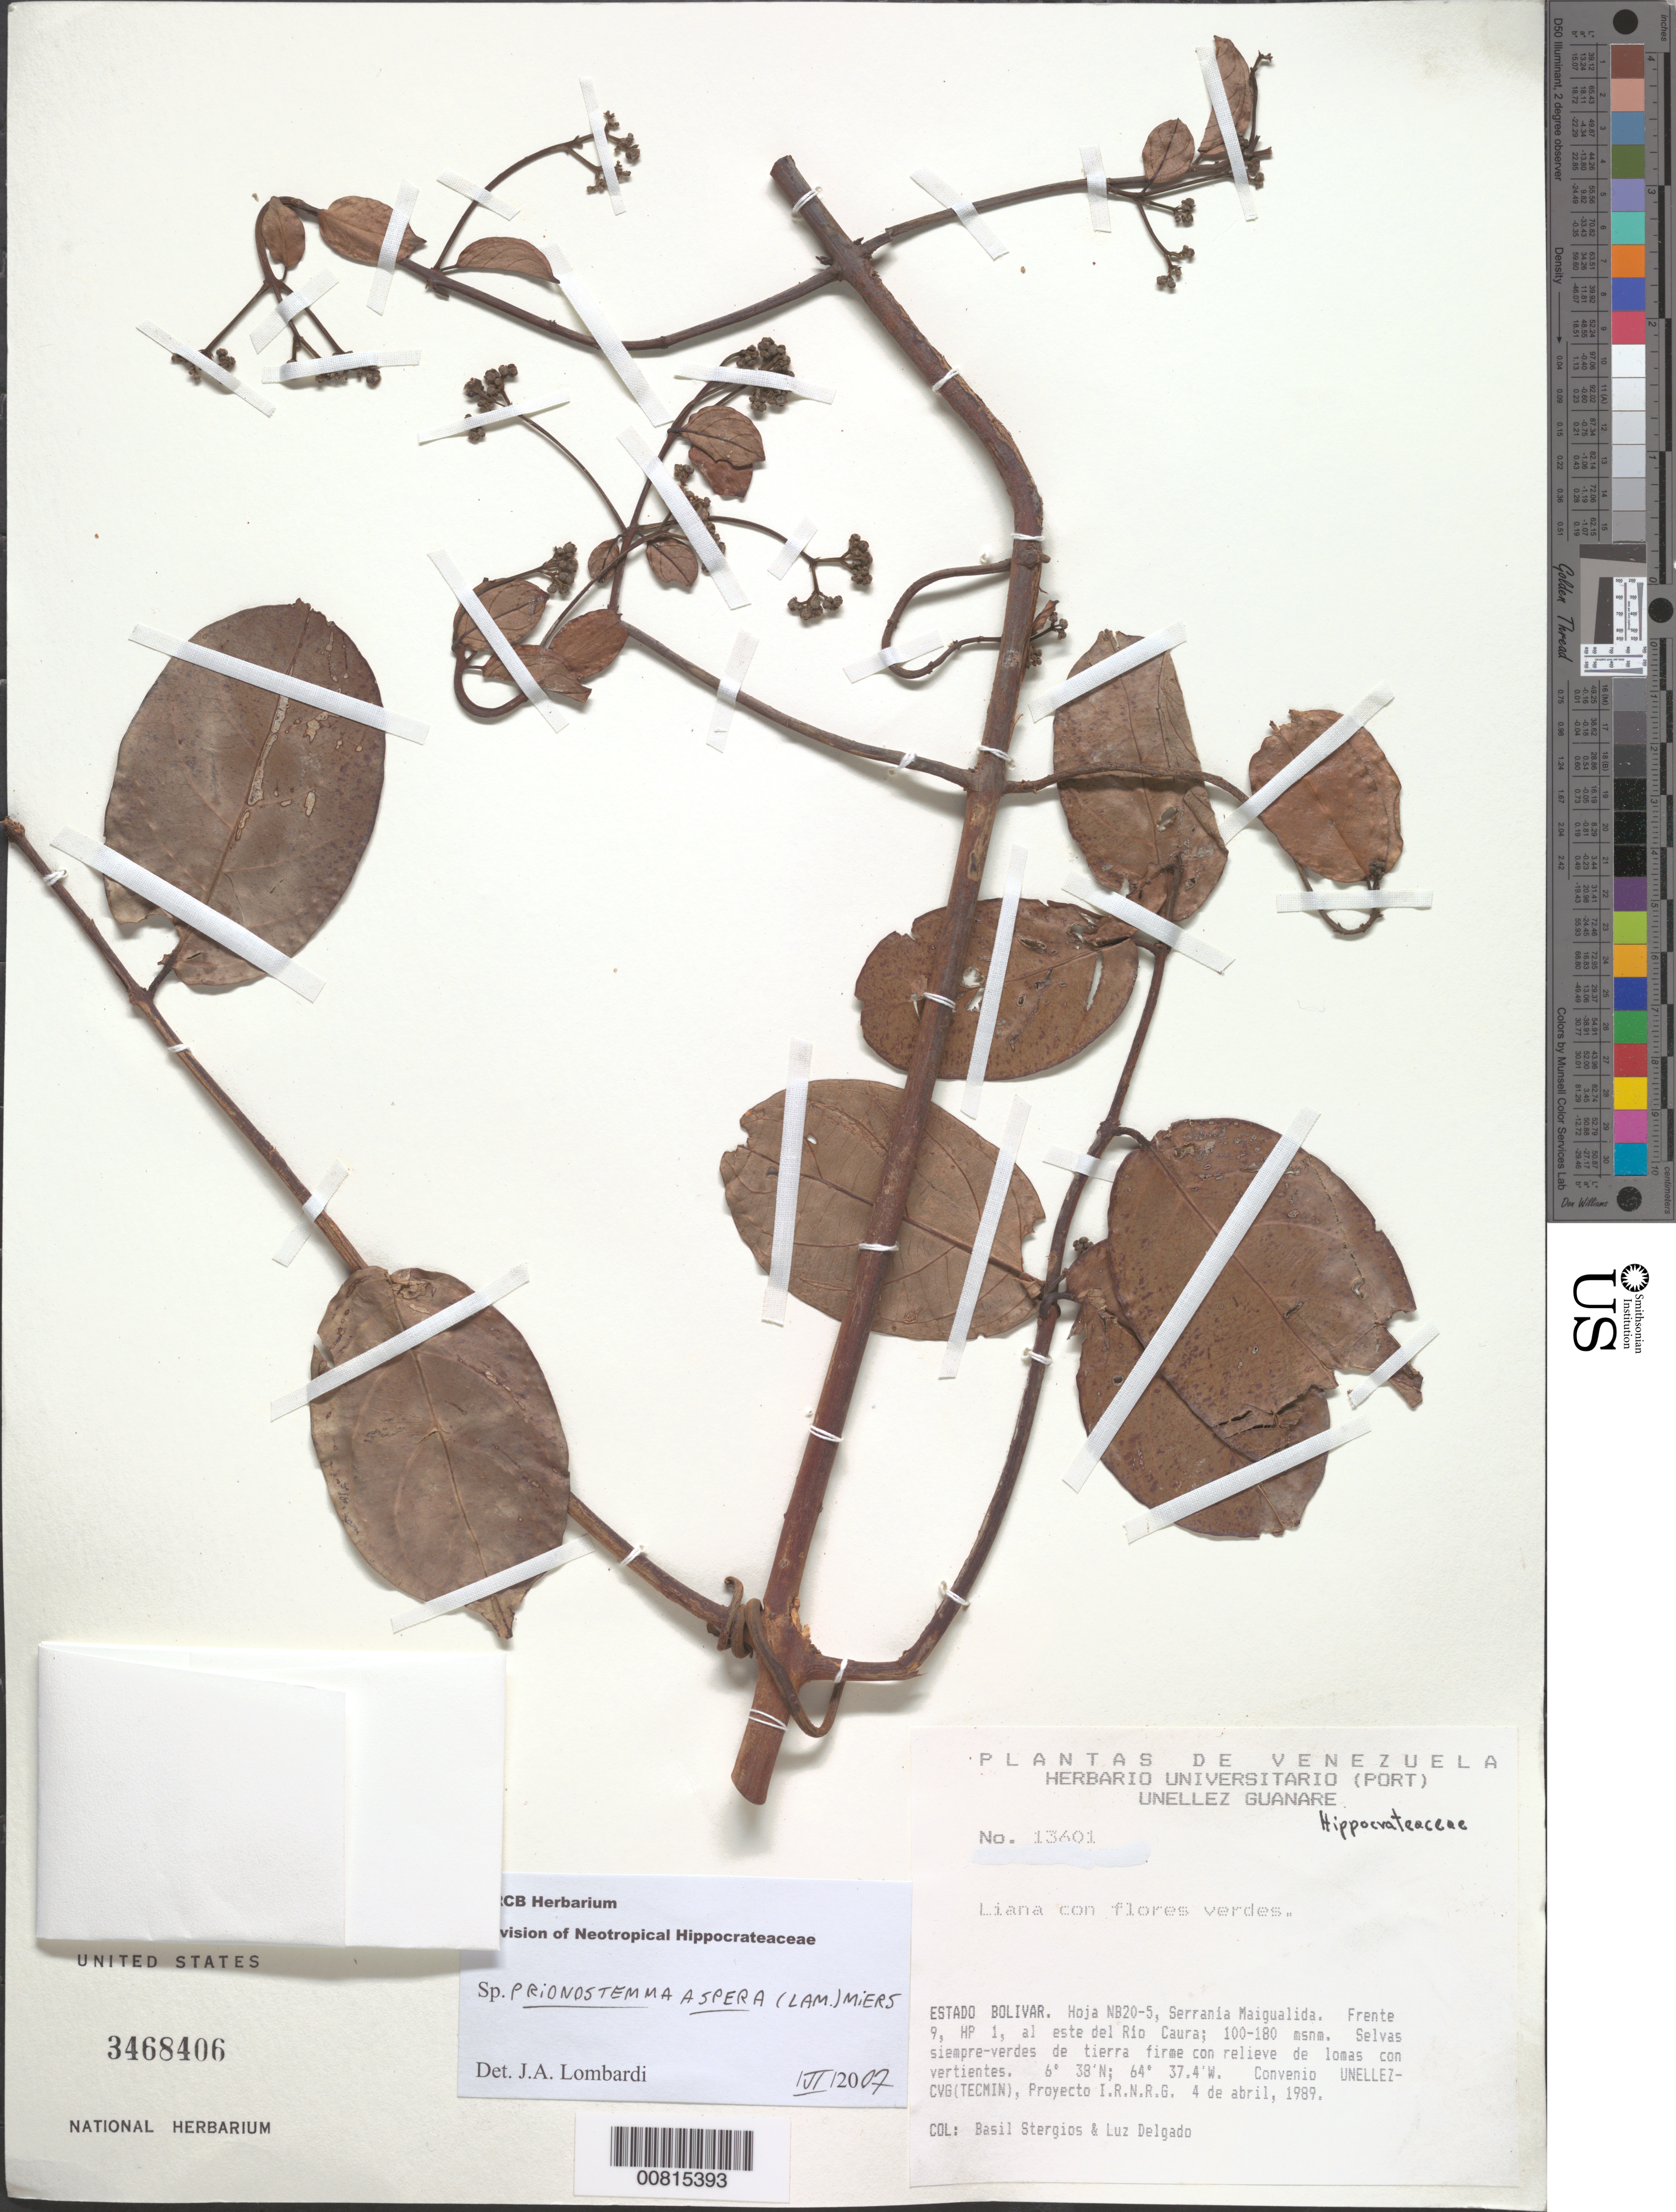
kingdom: Plantae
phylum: Tracheophyta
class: Magnoliopsida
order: Celastrales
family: Celastraceae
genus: Prionostemma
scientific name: Prionostemma aspera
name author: (Lam.) Miers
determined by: Lombardi, Julio A.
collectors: B. G. Stergios & L. Delgado V.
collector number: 13601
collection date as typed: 4-Apr-89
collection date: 1989-04-04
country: Venezuela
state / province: Bolívar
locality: Serrania Maigualida, E del río Caura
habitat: Selvas siempre verdes de tierra firme con relieve de lomas con vertientes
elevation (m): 100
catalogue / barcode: US 3468406